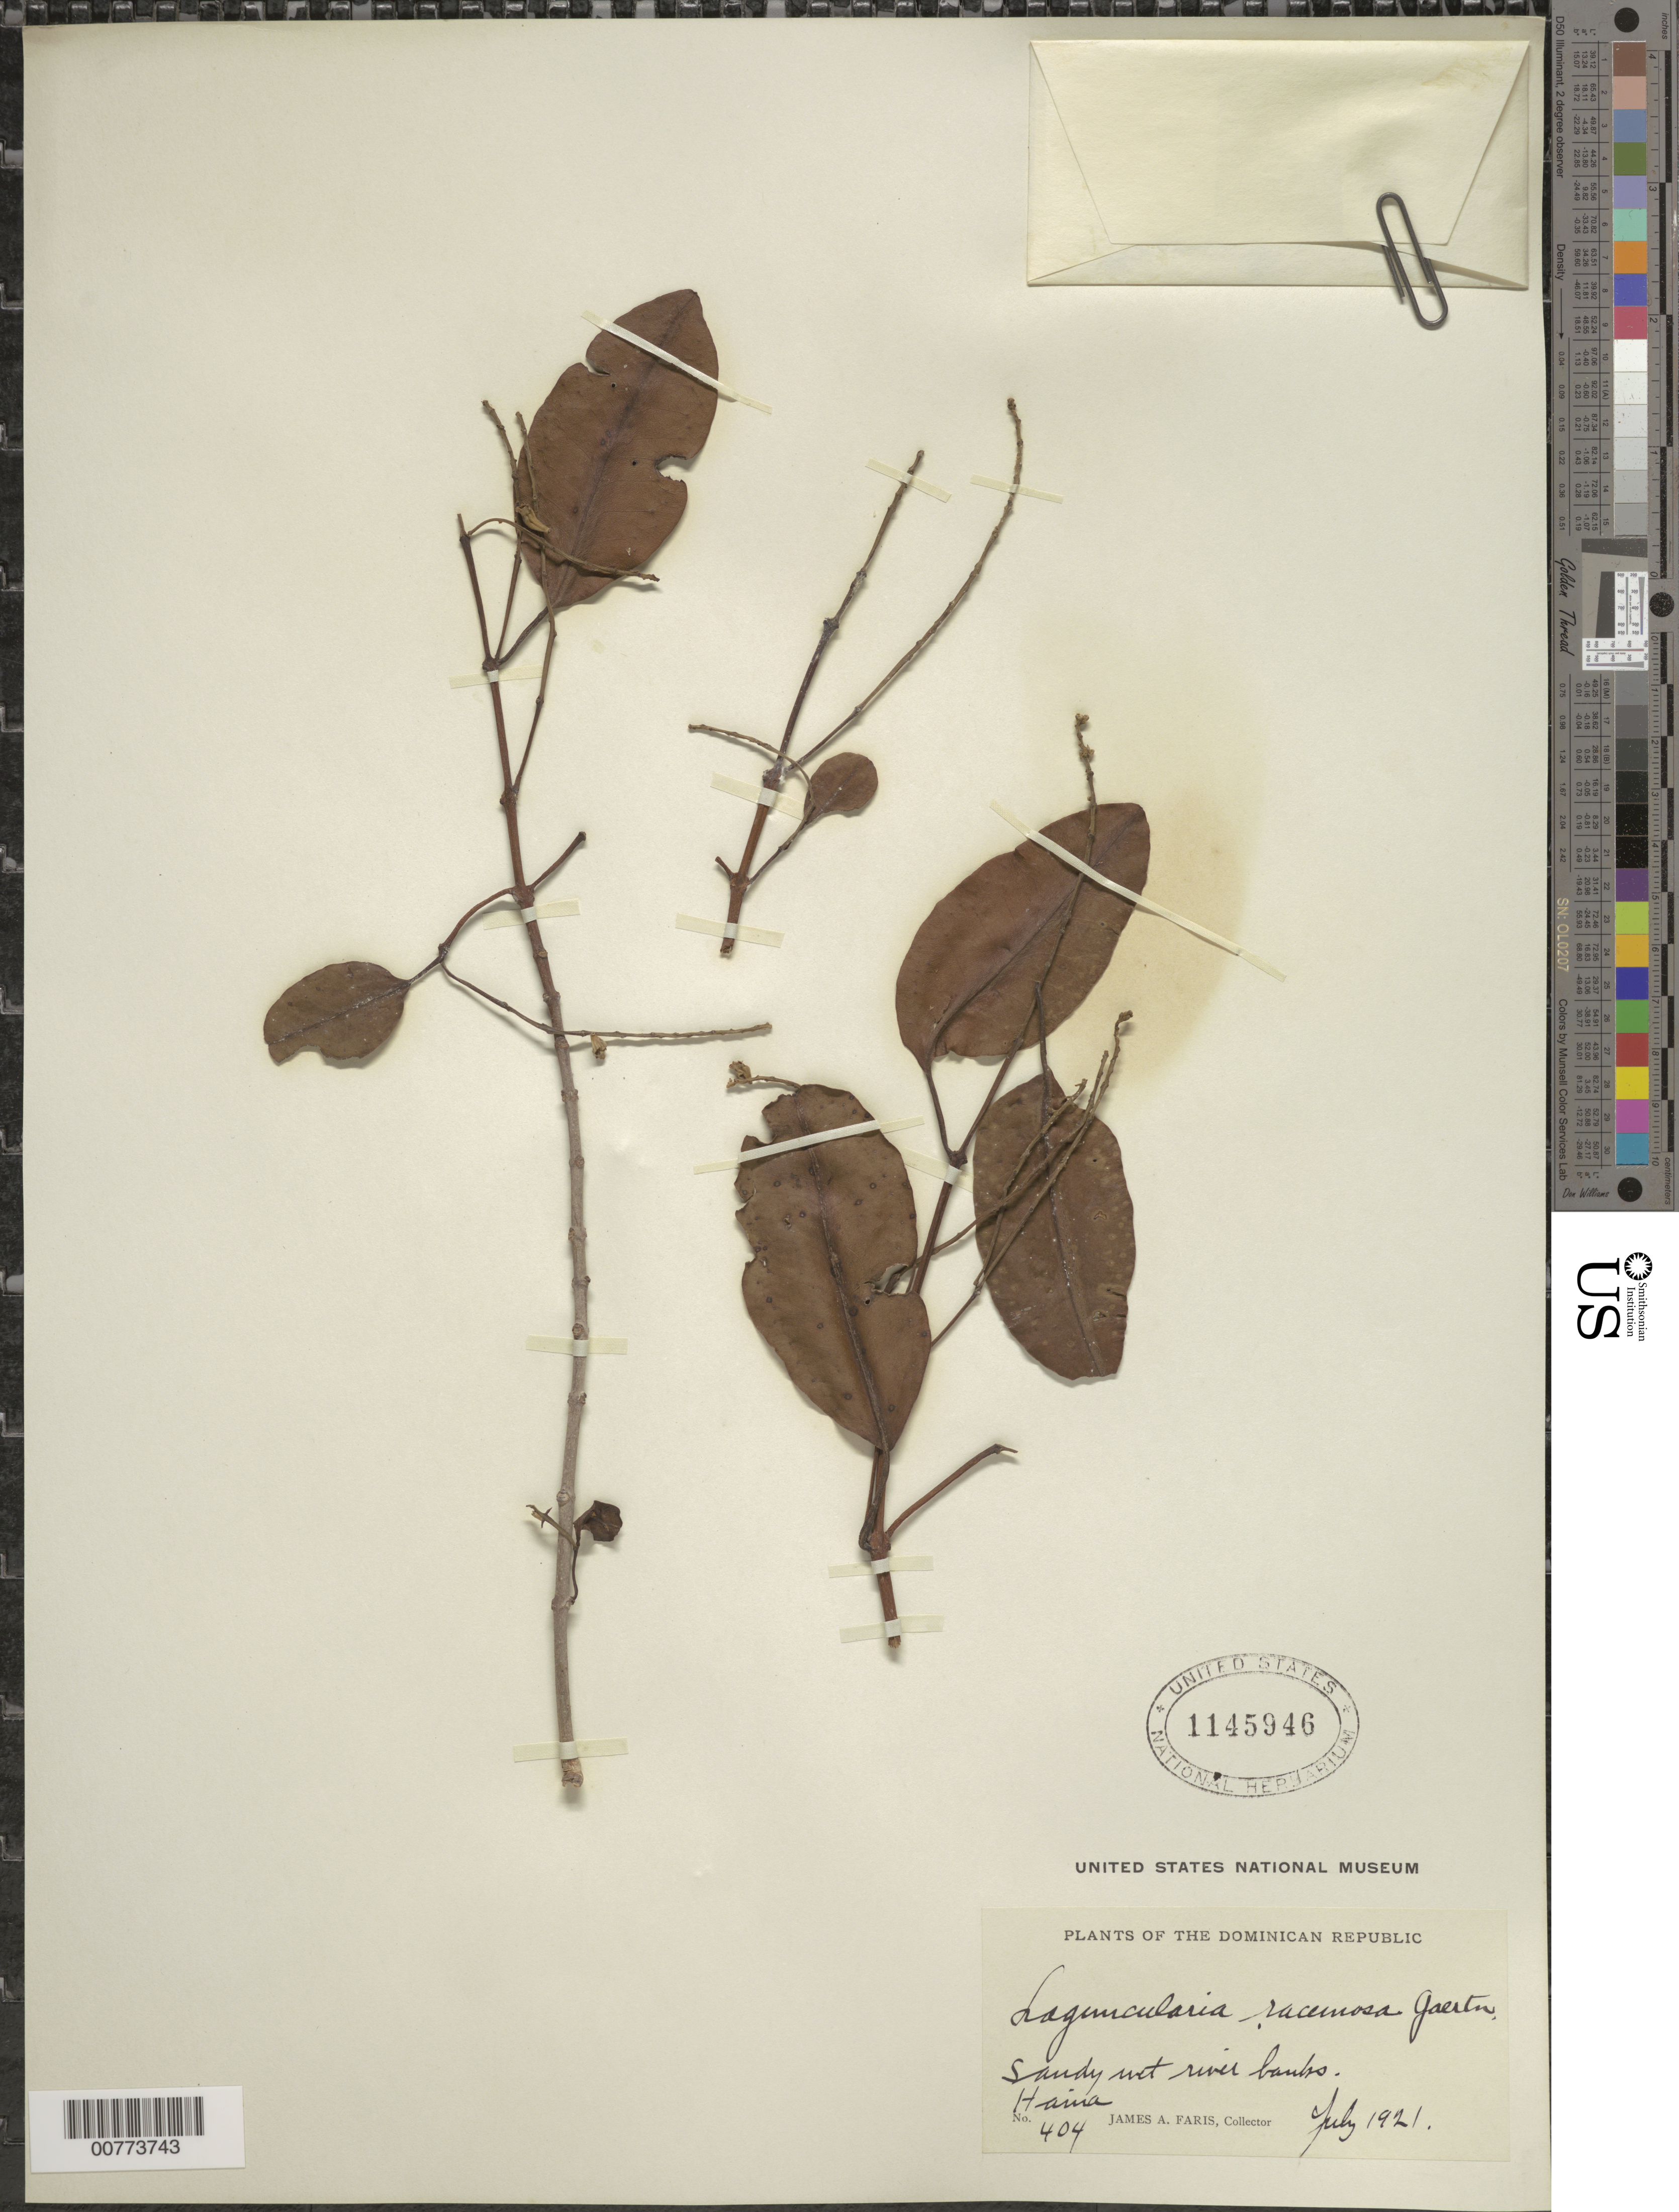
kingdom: Plantae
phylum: Tracheophyta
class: Magnoliopsida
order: Myrtales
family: Combretaceae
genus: Laguncularia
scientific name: Laguncularia racemosa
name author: (L.) C.F. Gaertn.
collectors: J. Faris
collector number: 404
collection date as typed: Jul 1910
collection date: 1910-07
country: Dominican Republic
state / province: San Cristóbal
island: Hispaniola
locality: Haina.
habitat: Sandy wet river banks.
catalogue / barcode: US 1145946